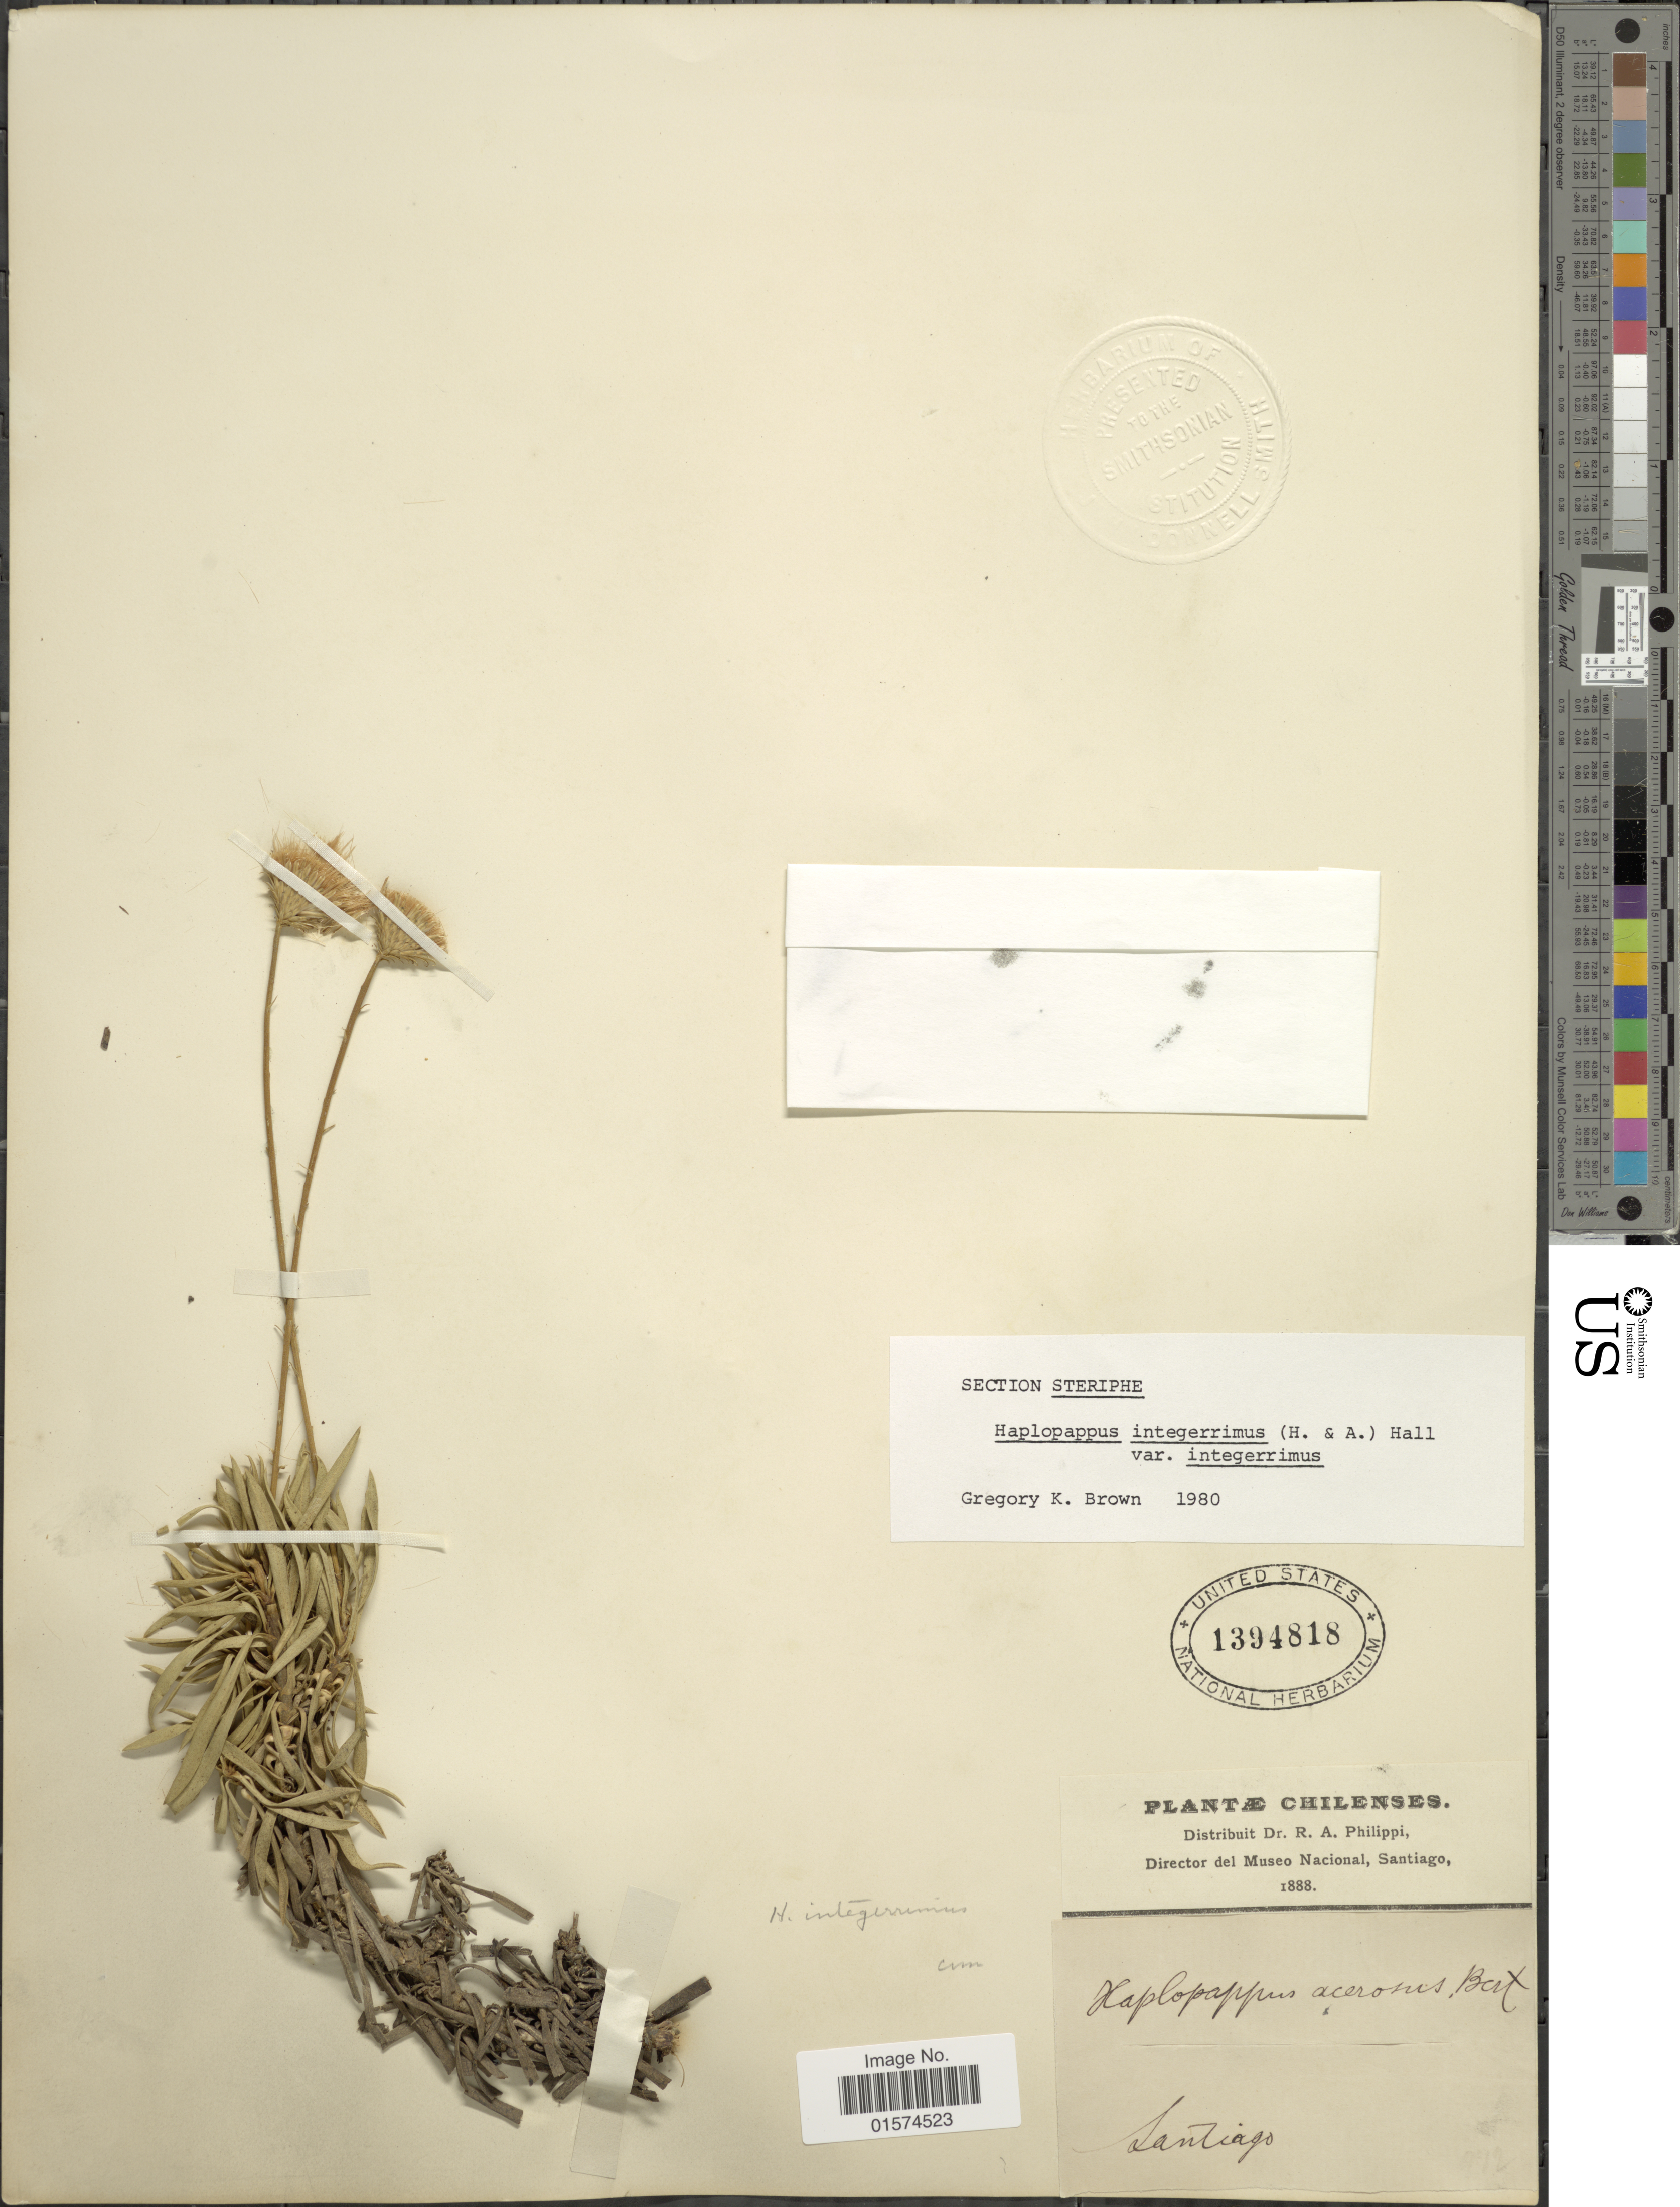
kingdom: Plantae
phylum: Tracheophyta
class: Magnoliopsida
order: Asterales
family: Asteraceae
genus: Haplopappus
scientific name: Haplopappus integerrimus var. integerrimus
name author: (Hook. & Arn.) H.C. Hall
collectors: R. A. Philippi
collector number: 972*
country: Chile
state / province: Región Metropolitana (RM)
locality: Santiago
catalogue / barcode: US 1394818